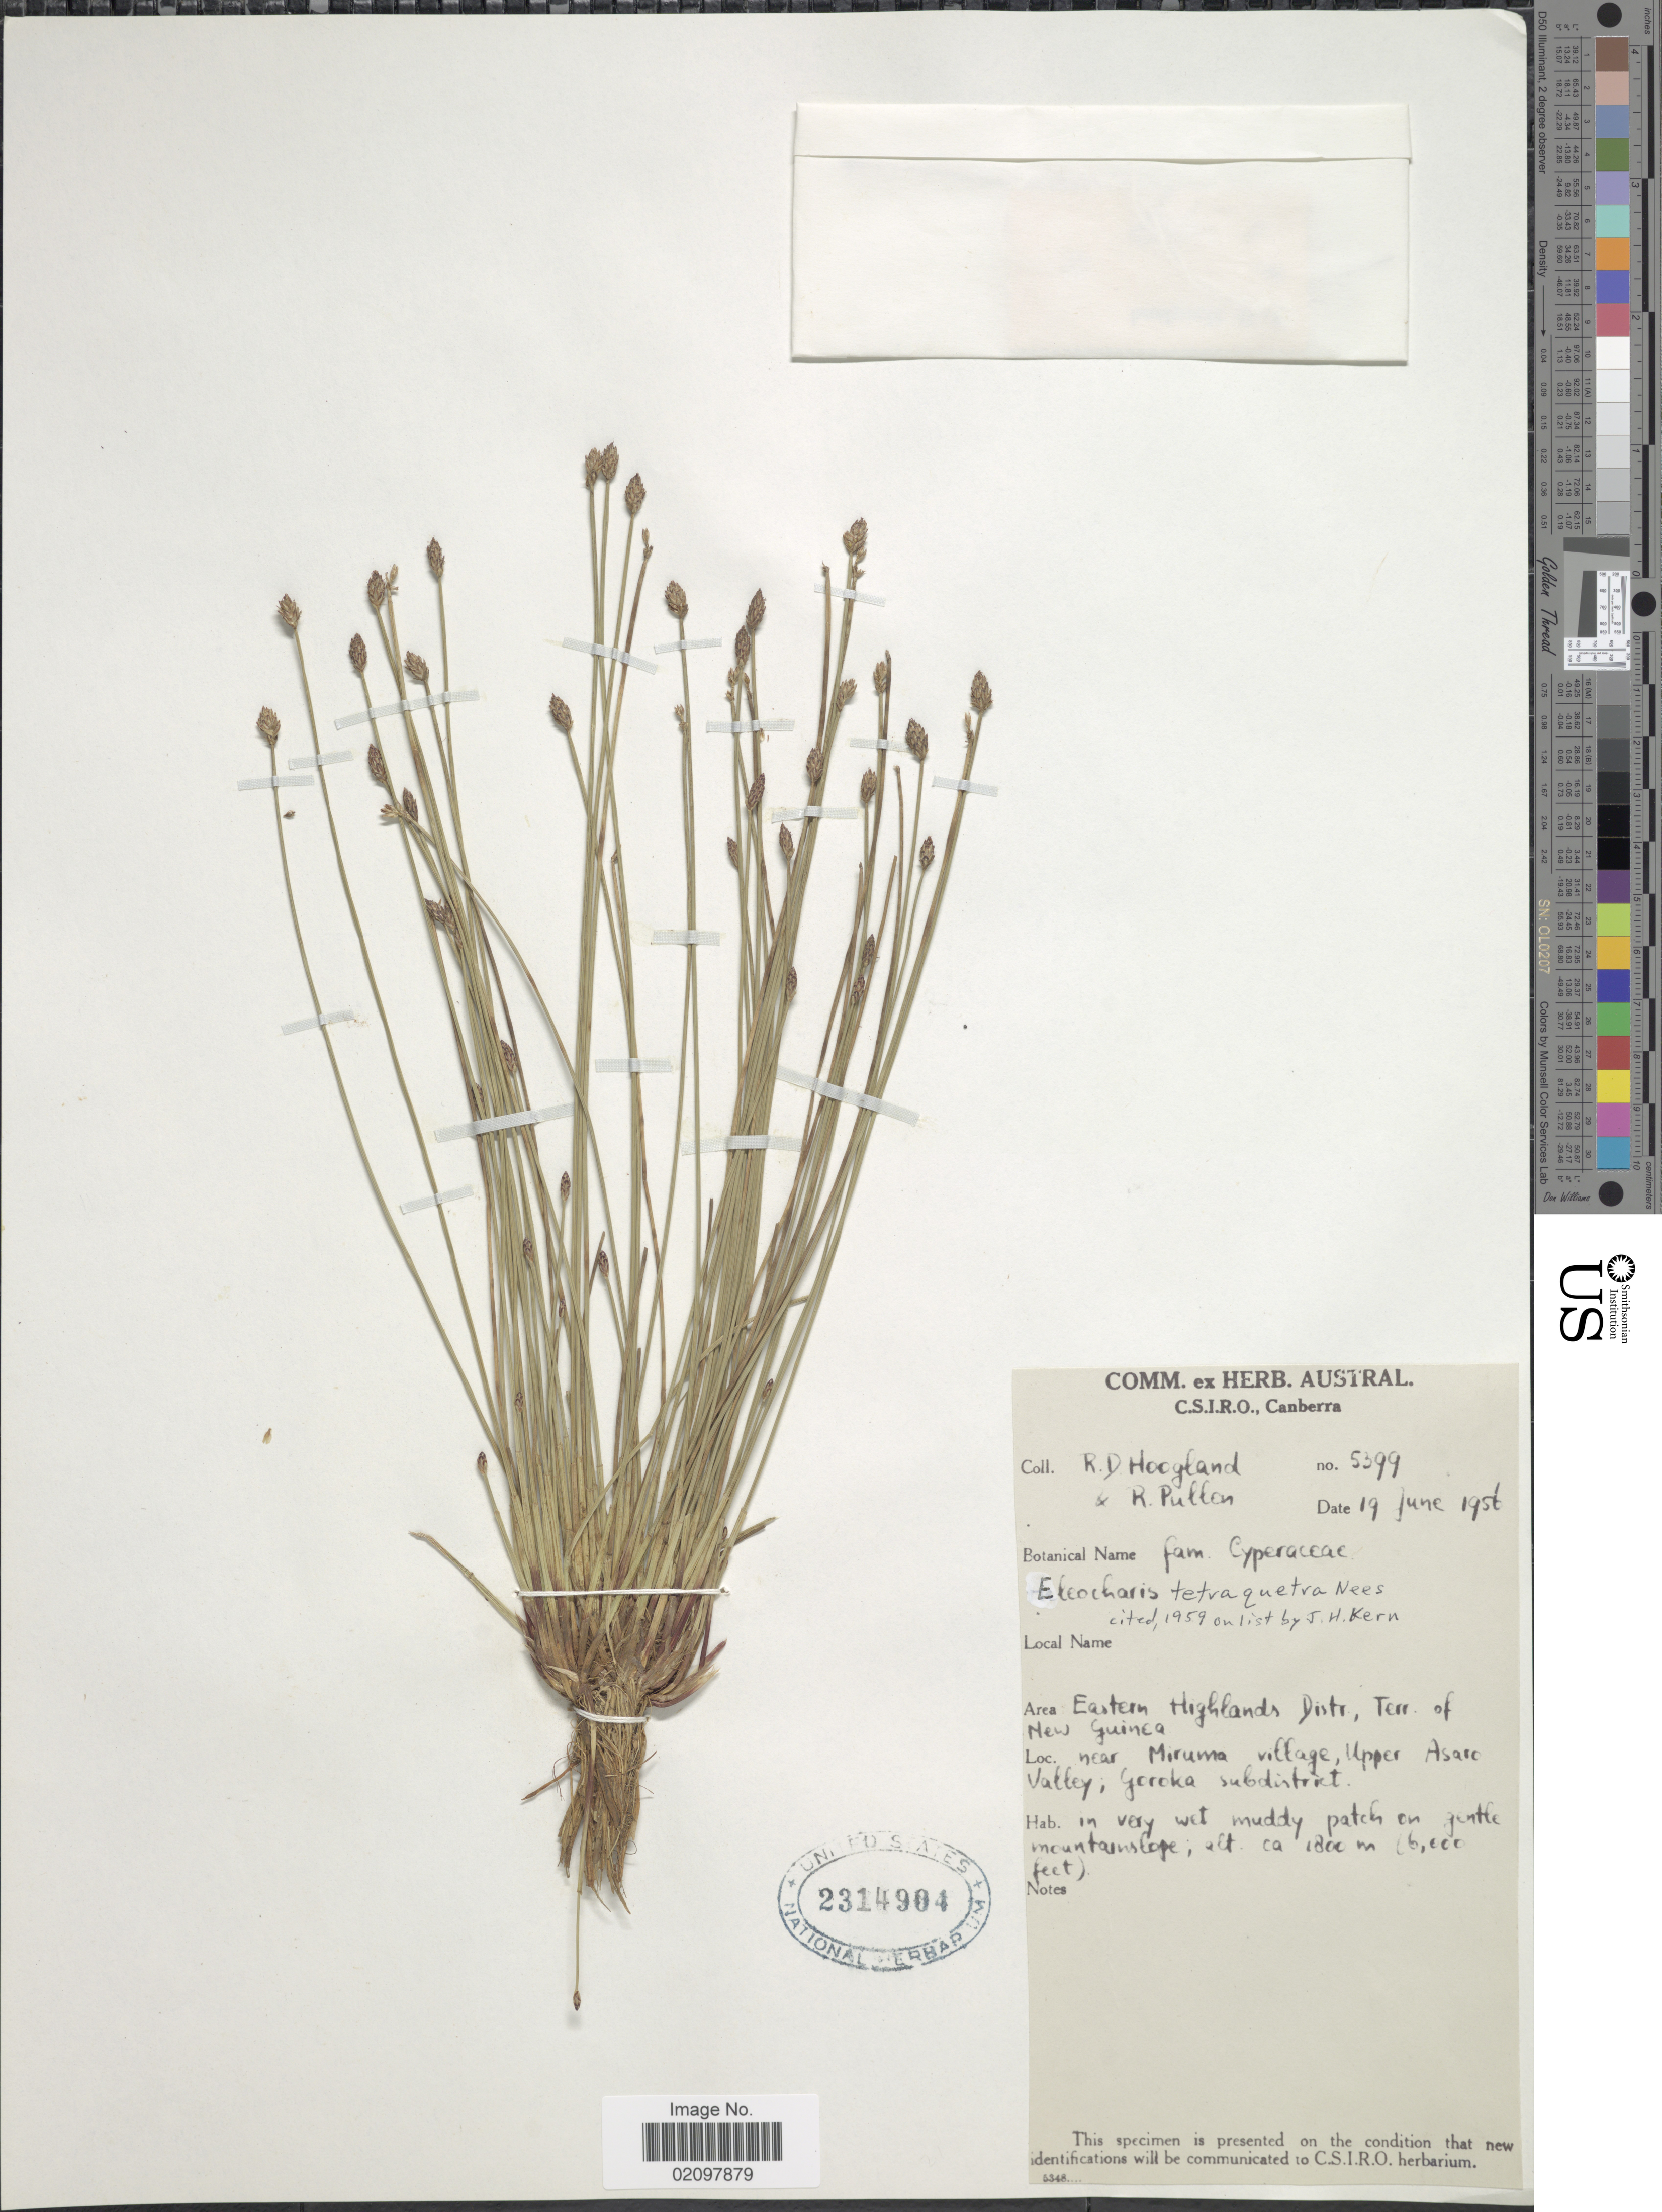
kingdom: Plantae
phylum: Tracheophyta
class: Liliopsida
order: Poales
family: Cyperaceae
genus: Eleocharis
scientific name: Eleocharis tetraquetra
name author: Nees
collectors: R. D. Hoogland & R. Pullen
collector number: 5399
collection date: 1956-06-19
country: Papua New Guinea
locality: Eastern Highlands Distr., Terr. of New Guinea. Near Miruma village, Upper Asarc Valley, Goroka subdistrict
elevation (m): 1800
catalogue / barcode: US 2314904